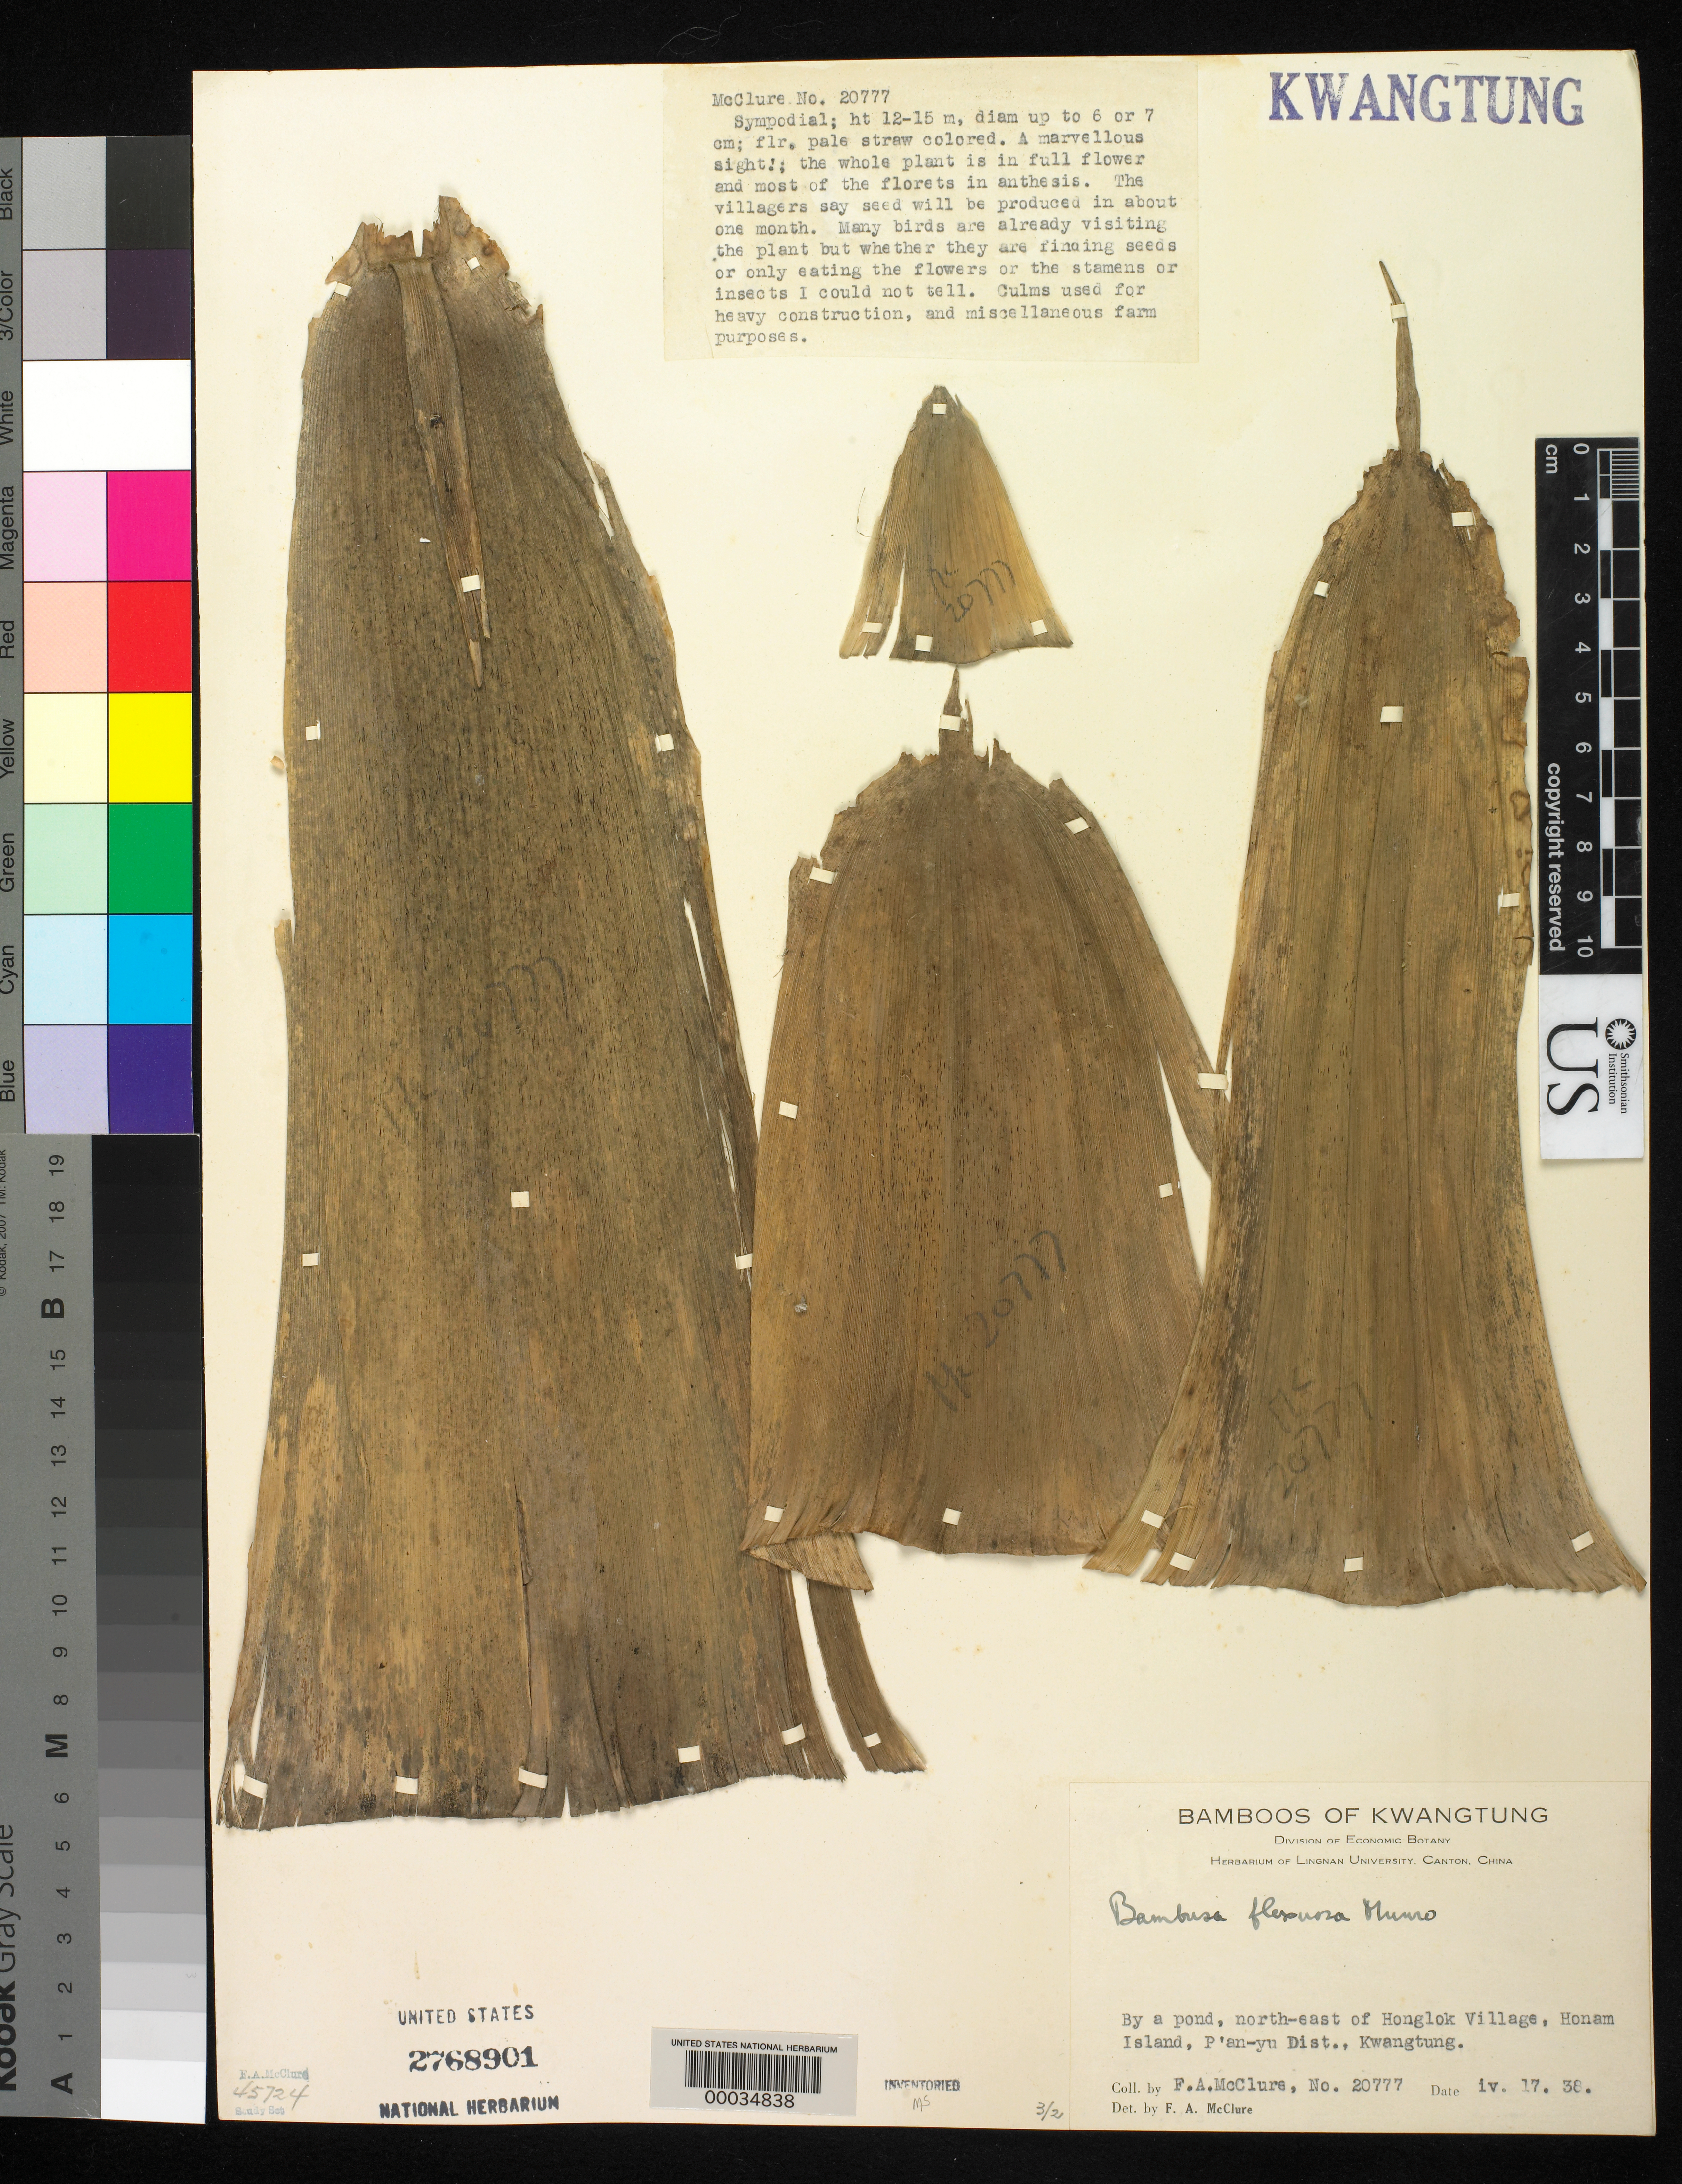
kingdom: Plantae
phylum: Tracheophyta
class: Liliopsida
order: Poales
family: Poaceae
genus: Bambusa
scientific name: Bambusa flexuosa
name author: Munro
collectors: F. A. McClure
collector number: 20777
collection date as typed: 17 Apr 1938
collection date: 1938-04-17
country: China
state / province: Guangdong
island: Honam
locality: P'an-yu, honglok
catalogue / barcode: US 2768901